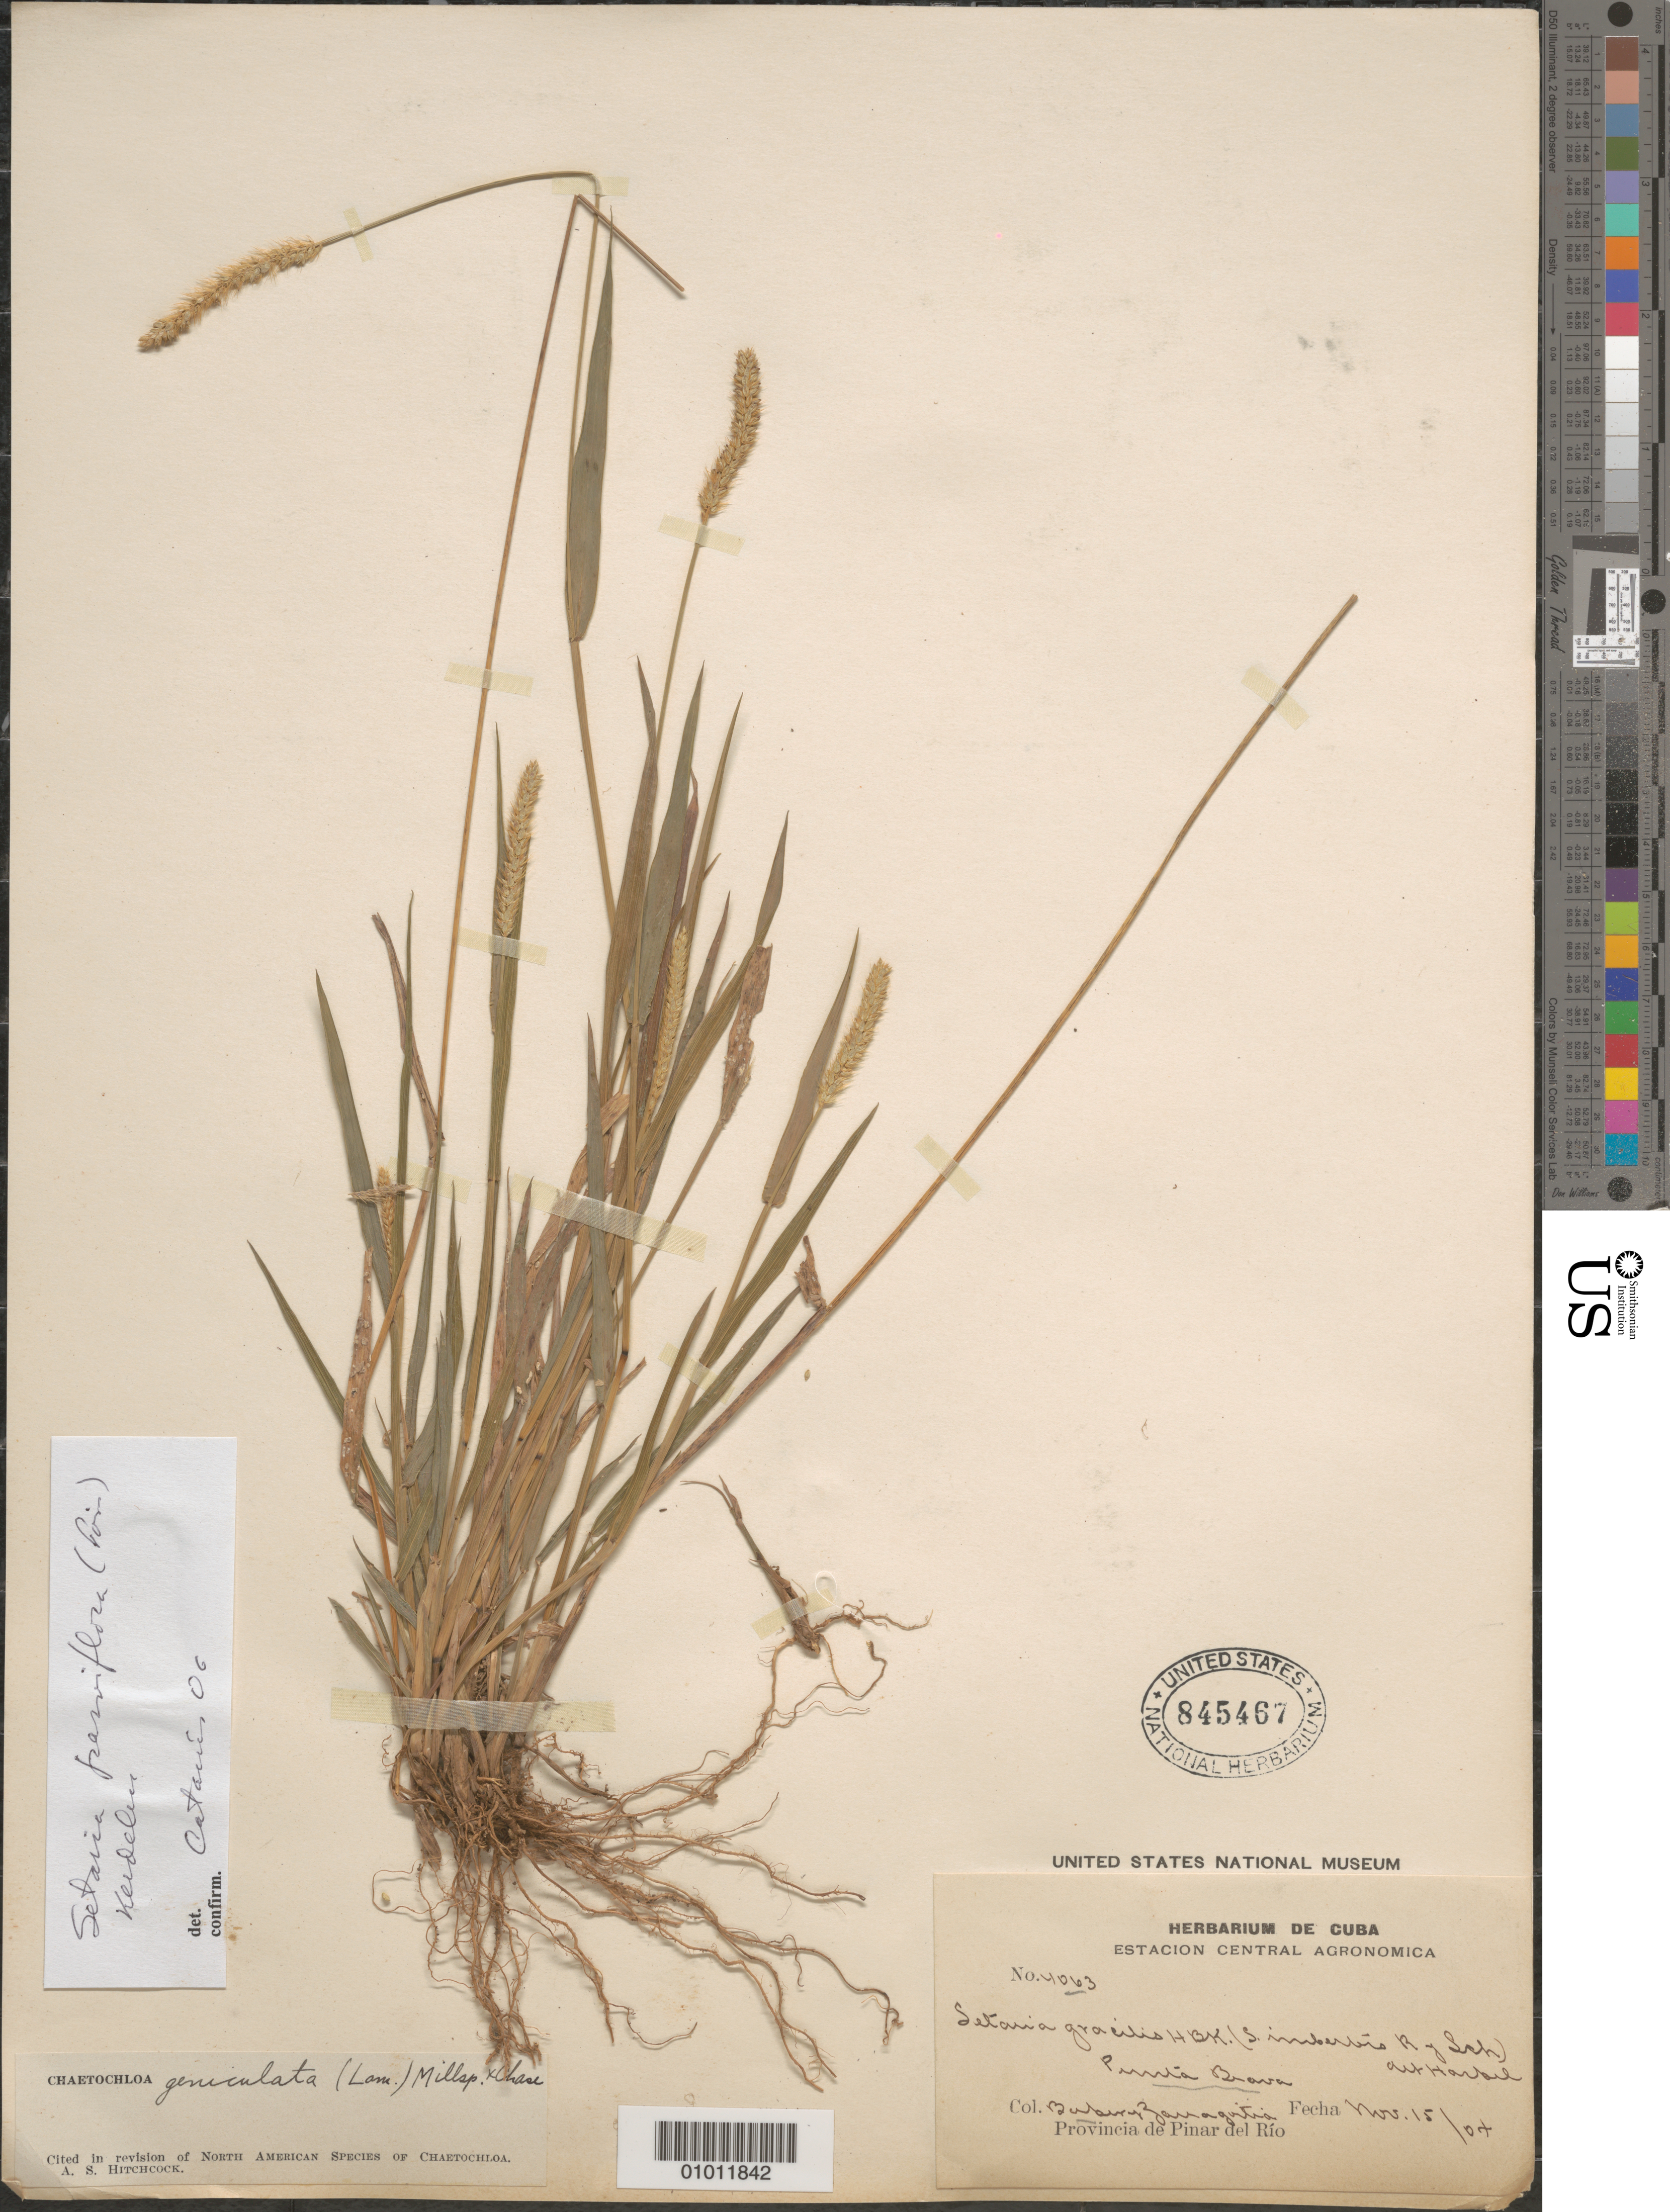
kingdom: Plantae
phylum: Tracheophyta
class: Liliopsida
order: Poales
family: Poaceae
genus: Setaria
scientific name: Setaria parviflora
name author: (Poir.) Kerguélen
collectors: B. Zanaquitia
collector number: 4063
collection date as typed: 15 Nov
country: Cuba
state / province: Pinar del Rio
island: Cuba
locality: Punta Brava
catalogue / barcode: US 845467